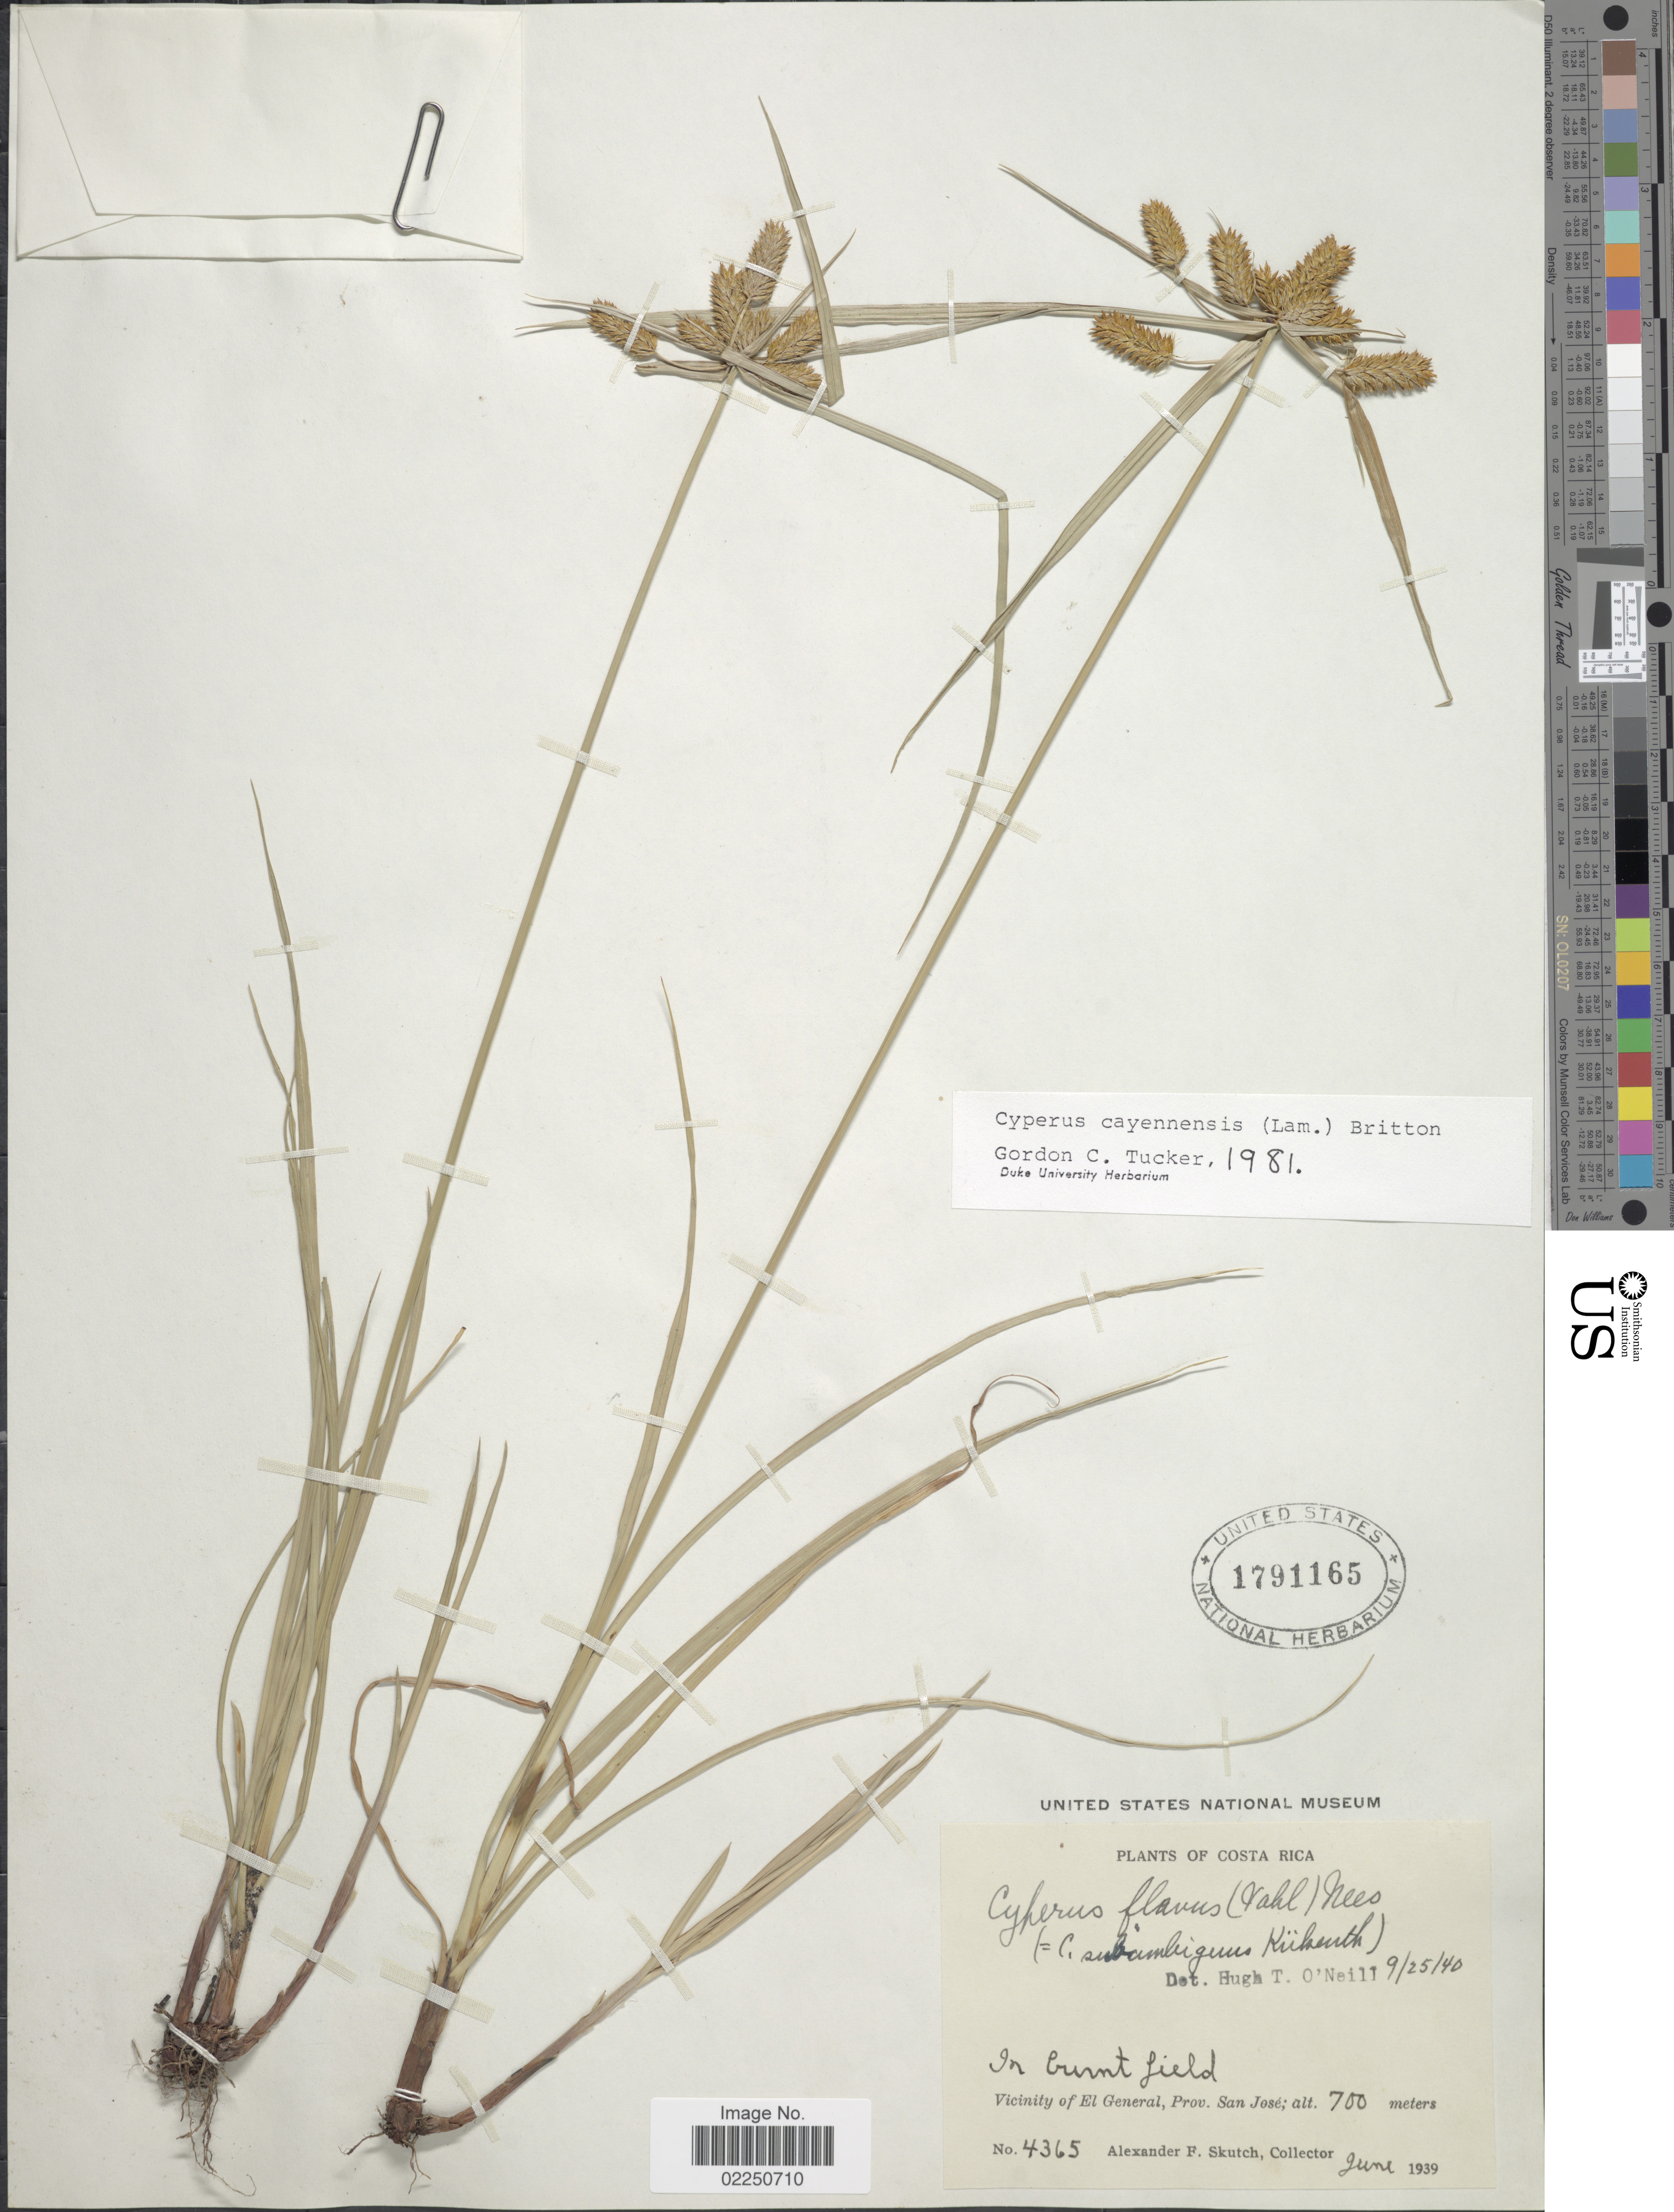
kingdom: Plantae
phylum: Tracheophyta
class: Liliopsida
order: Poales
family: Cyperaceae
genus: Cyperus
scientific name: Cyperus aggregatus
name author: (Willd.) Endl.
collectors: A. F. Skutch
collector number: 4365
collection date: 1939-06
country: Costa Rica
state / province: San José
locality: Vicinity of El General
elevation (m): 700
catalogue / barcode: US 1791165